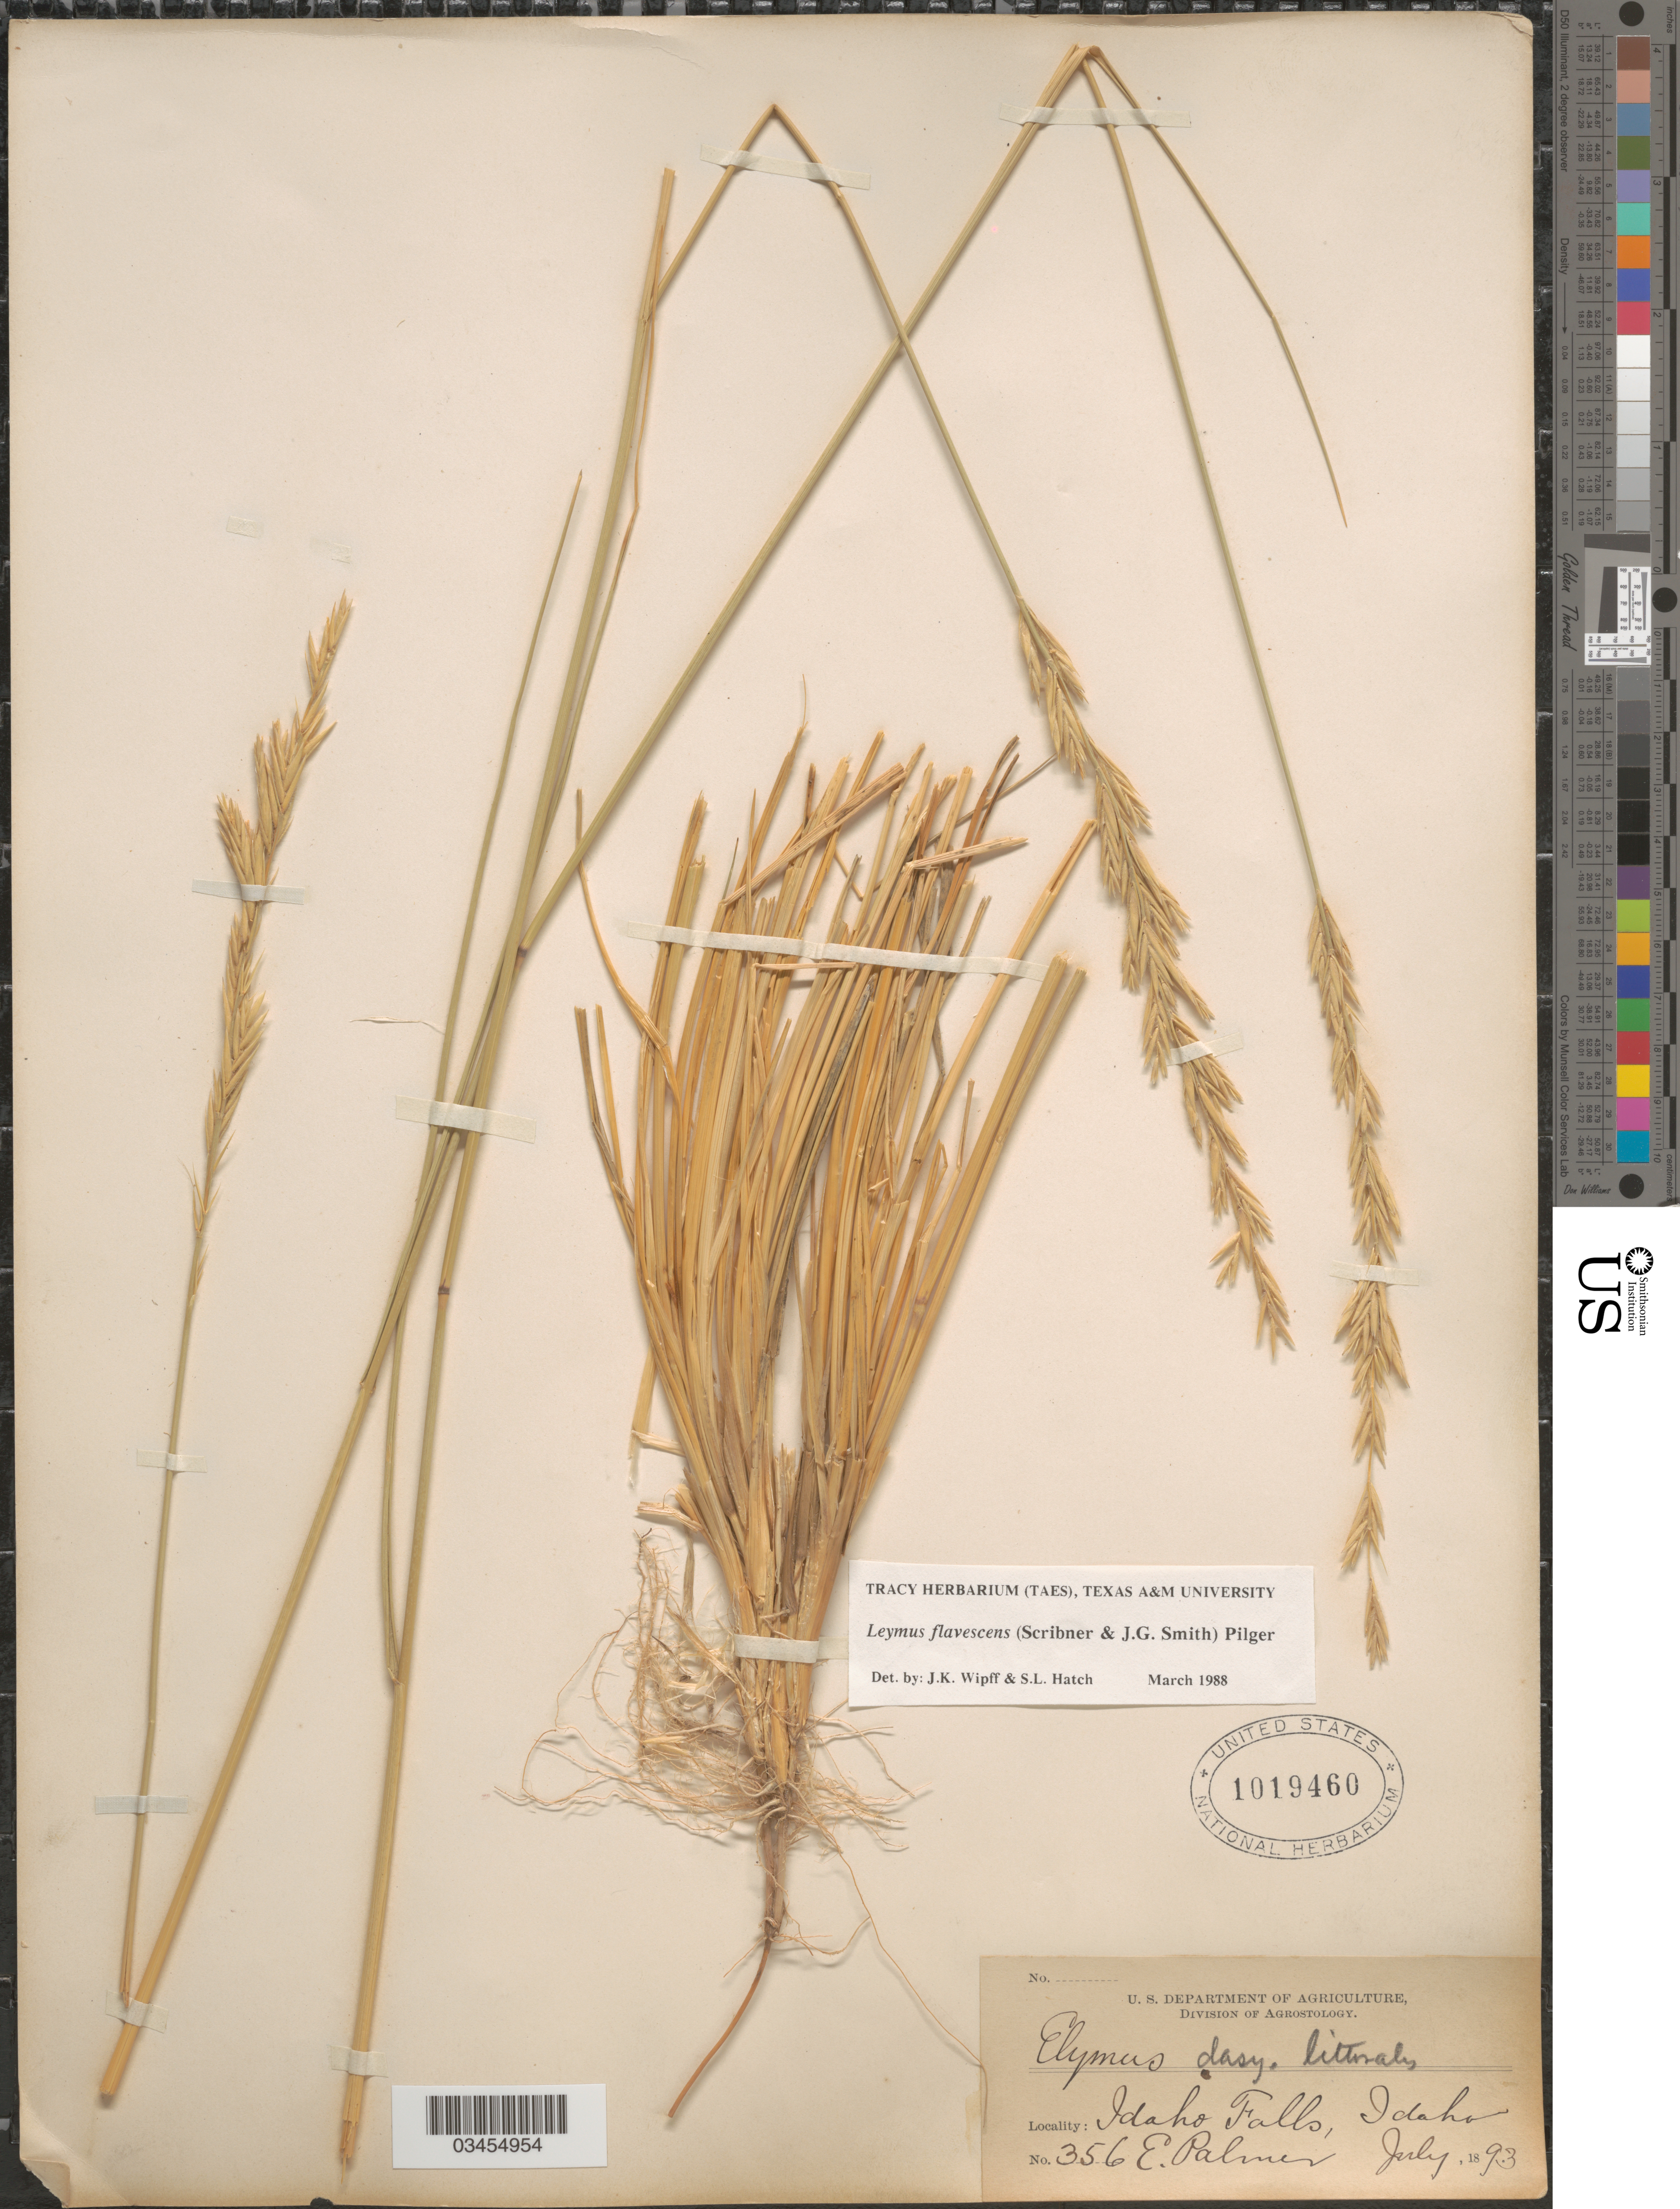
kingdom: Plantae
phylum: Tracheophyta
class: Liliopsida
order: Poales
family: Poaceae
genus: Leymus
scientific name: Leymus flavescens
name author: (Scribn. & J.G. Sm.) Pilg.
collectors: E. Palmer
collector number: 356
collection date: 1893-07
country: United States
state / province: Idaho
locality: Idaho Falls.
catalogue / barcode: US 1019460